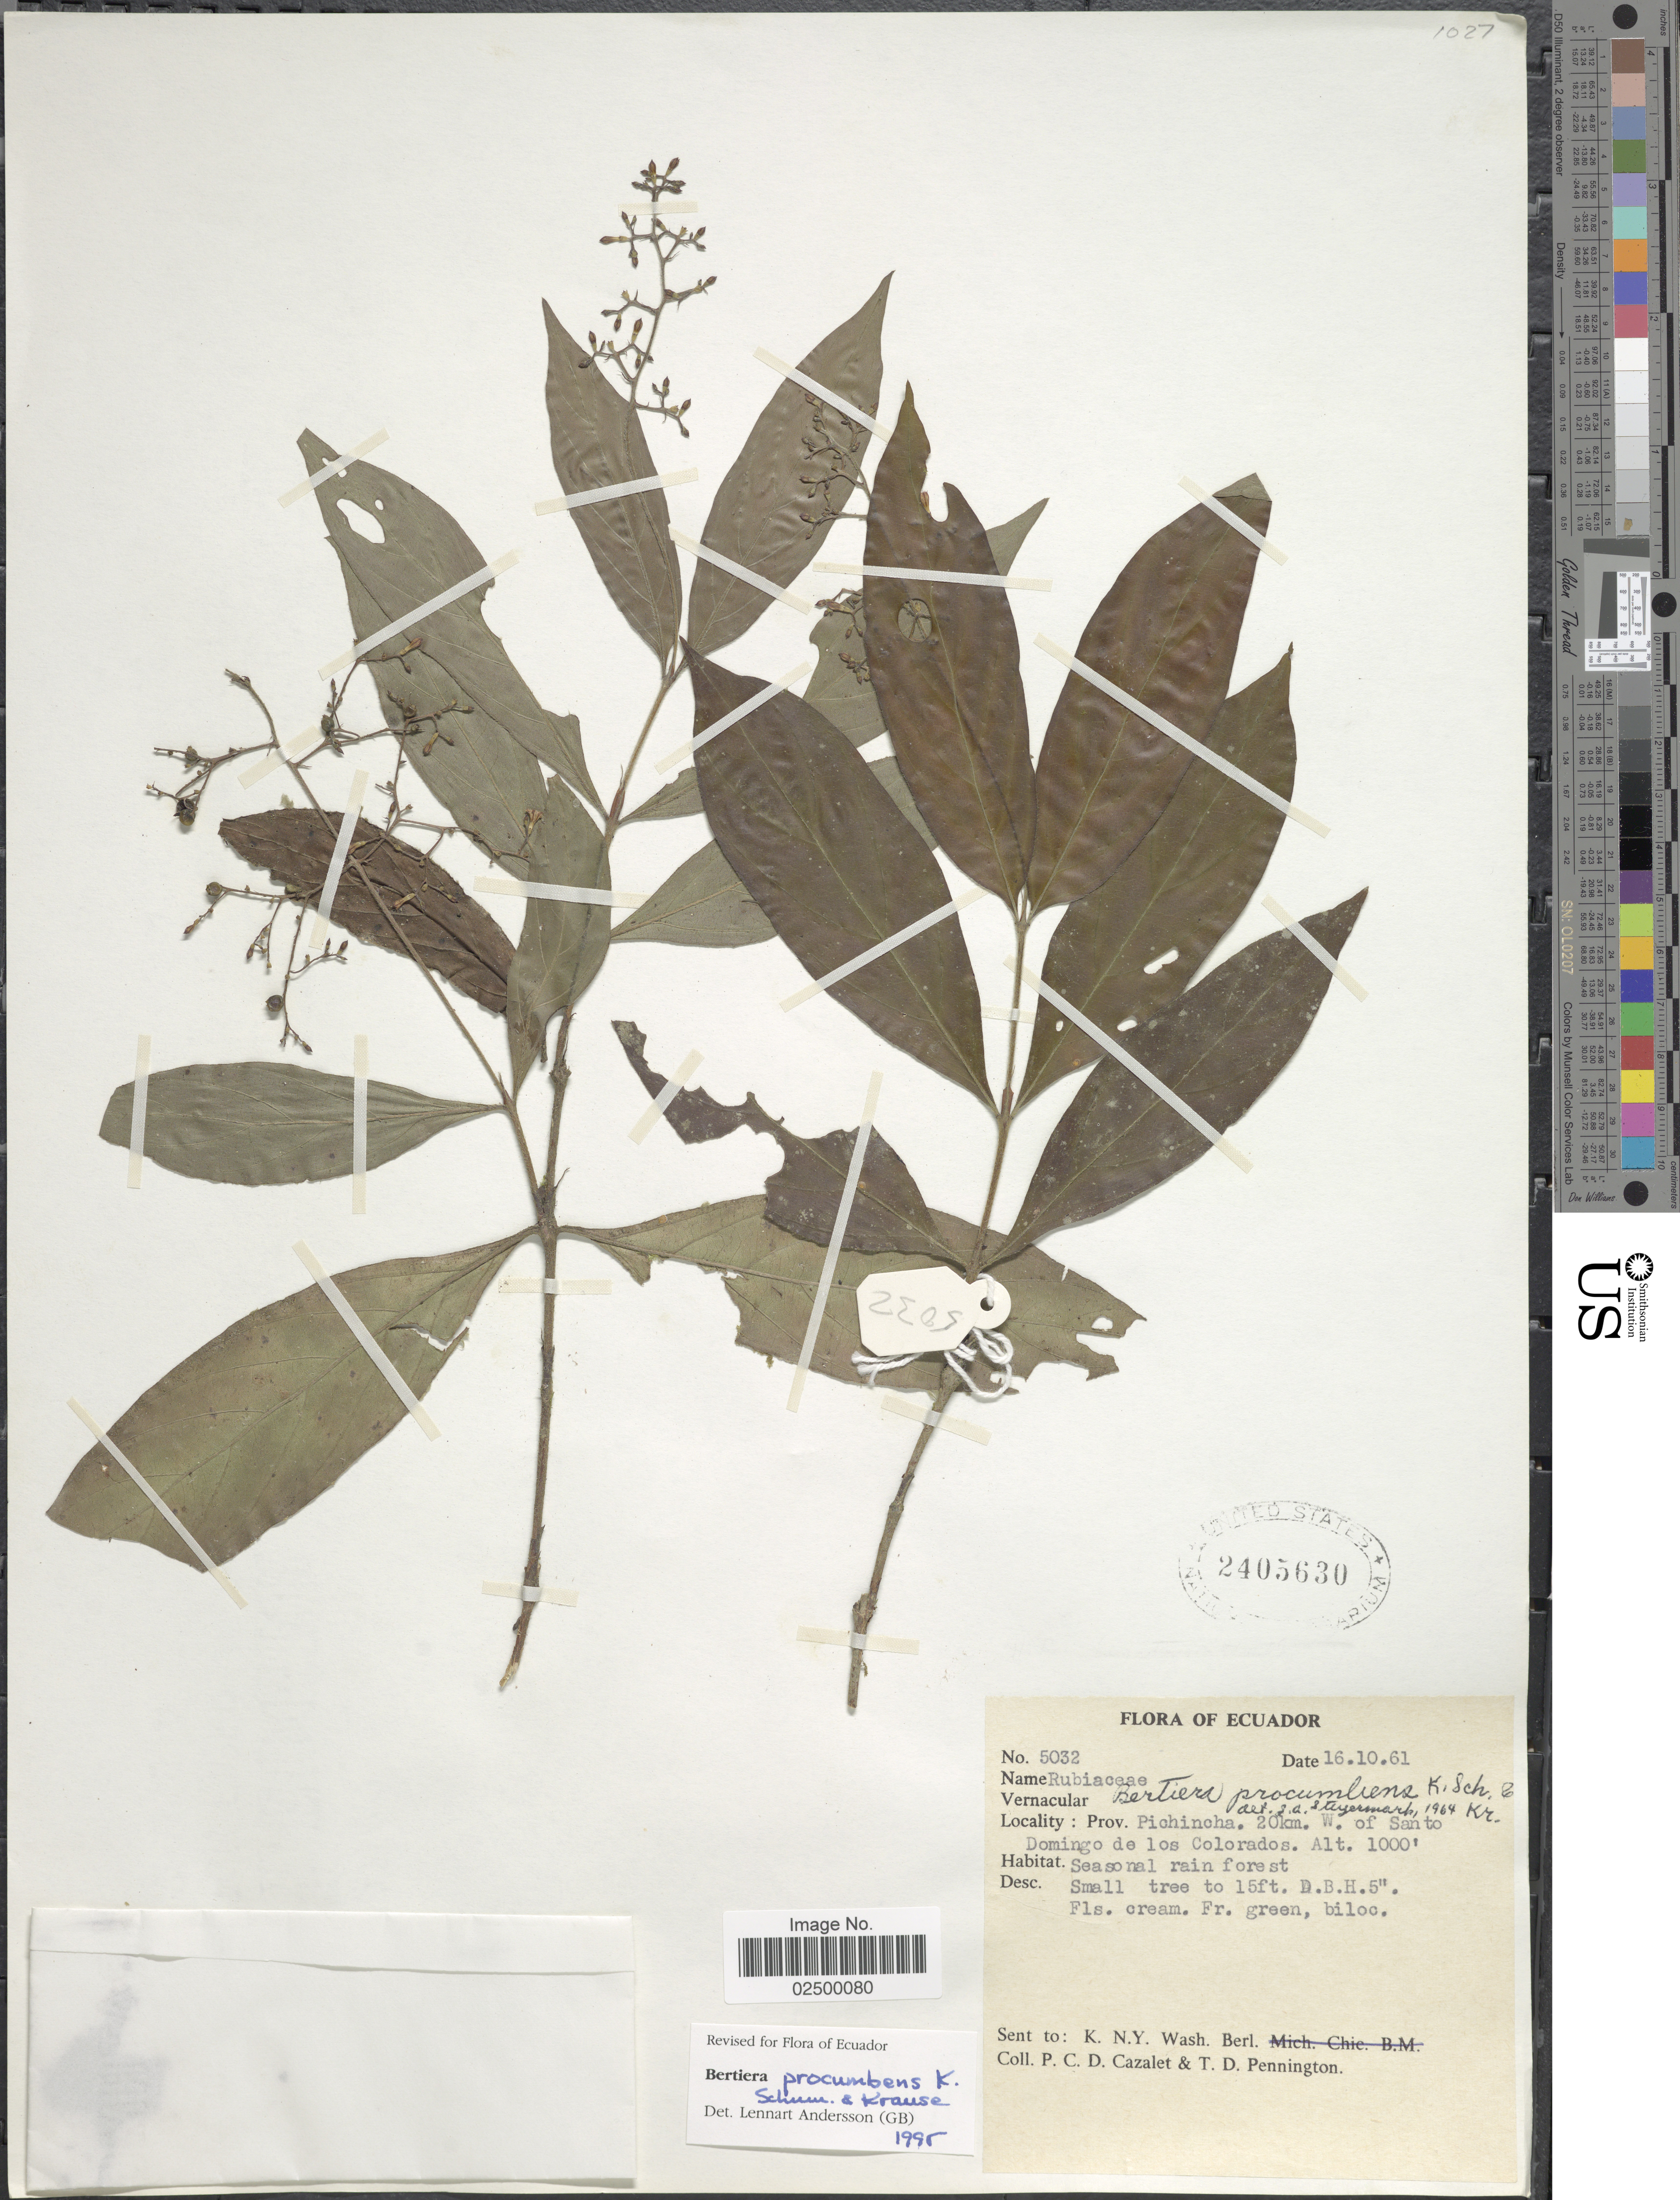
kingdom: Plantae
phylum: Tracheophyta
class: Magnoliopsida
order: Gentianales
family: Rubiaceae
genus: Bertiera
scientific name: Bertiera procumbens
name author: K. Schum. & K. Krause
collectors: P. C. D. Cazalet & T. D. Pennington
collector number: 5032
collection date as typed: Transcribed d/m/y: 16/10/61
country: Ecuador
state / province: Pichincha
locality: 20 km. W. of Santo Domingo de los Colorados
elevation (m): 305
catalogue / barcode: US 2405630